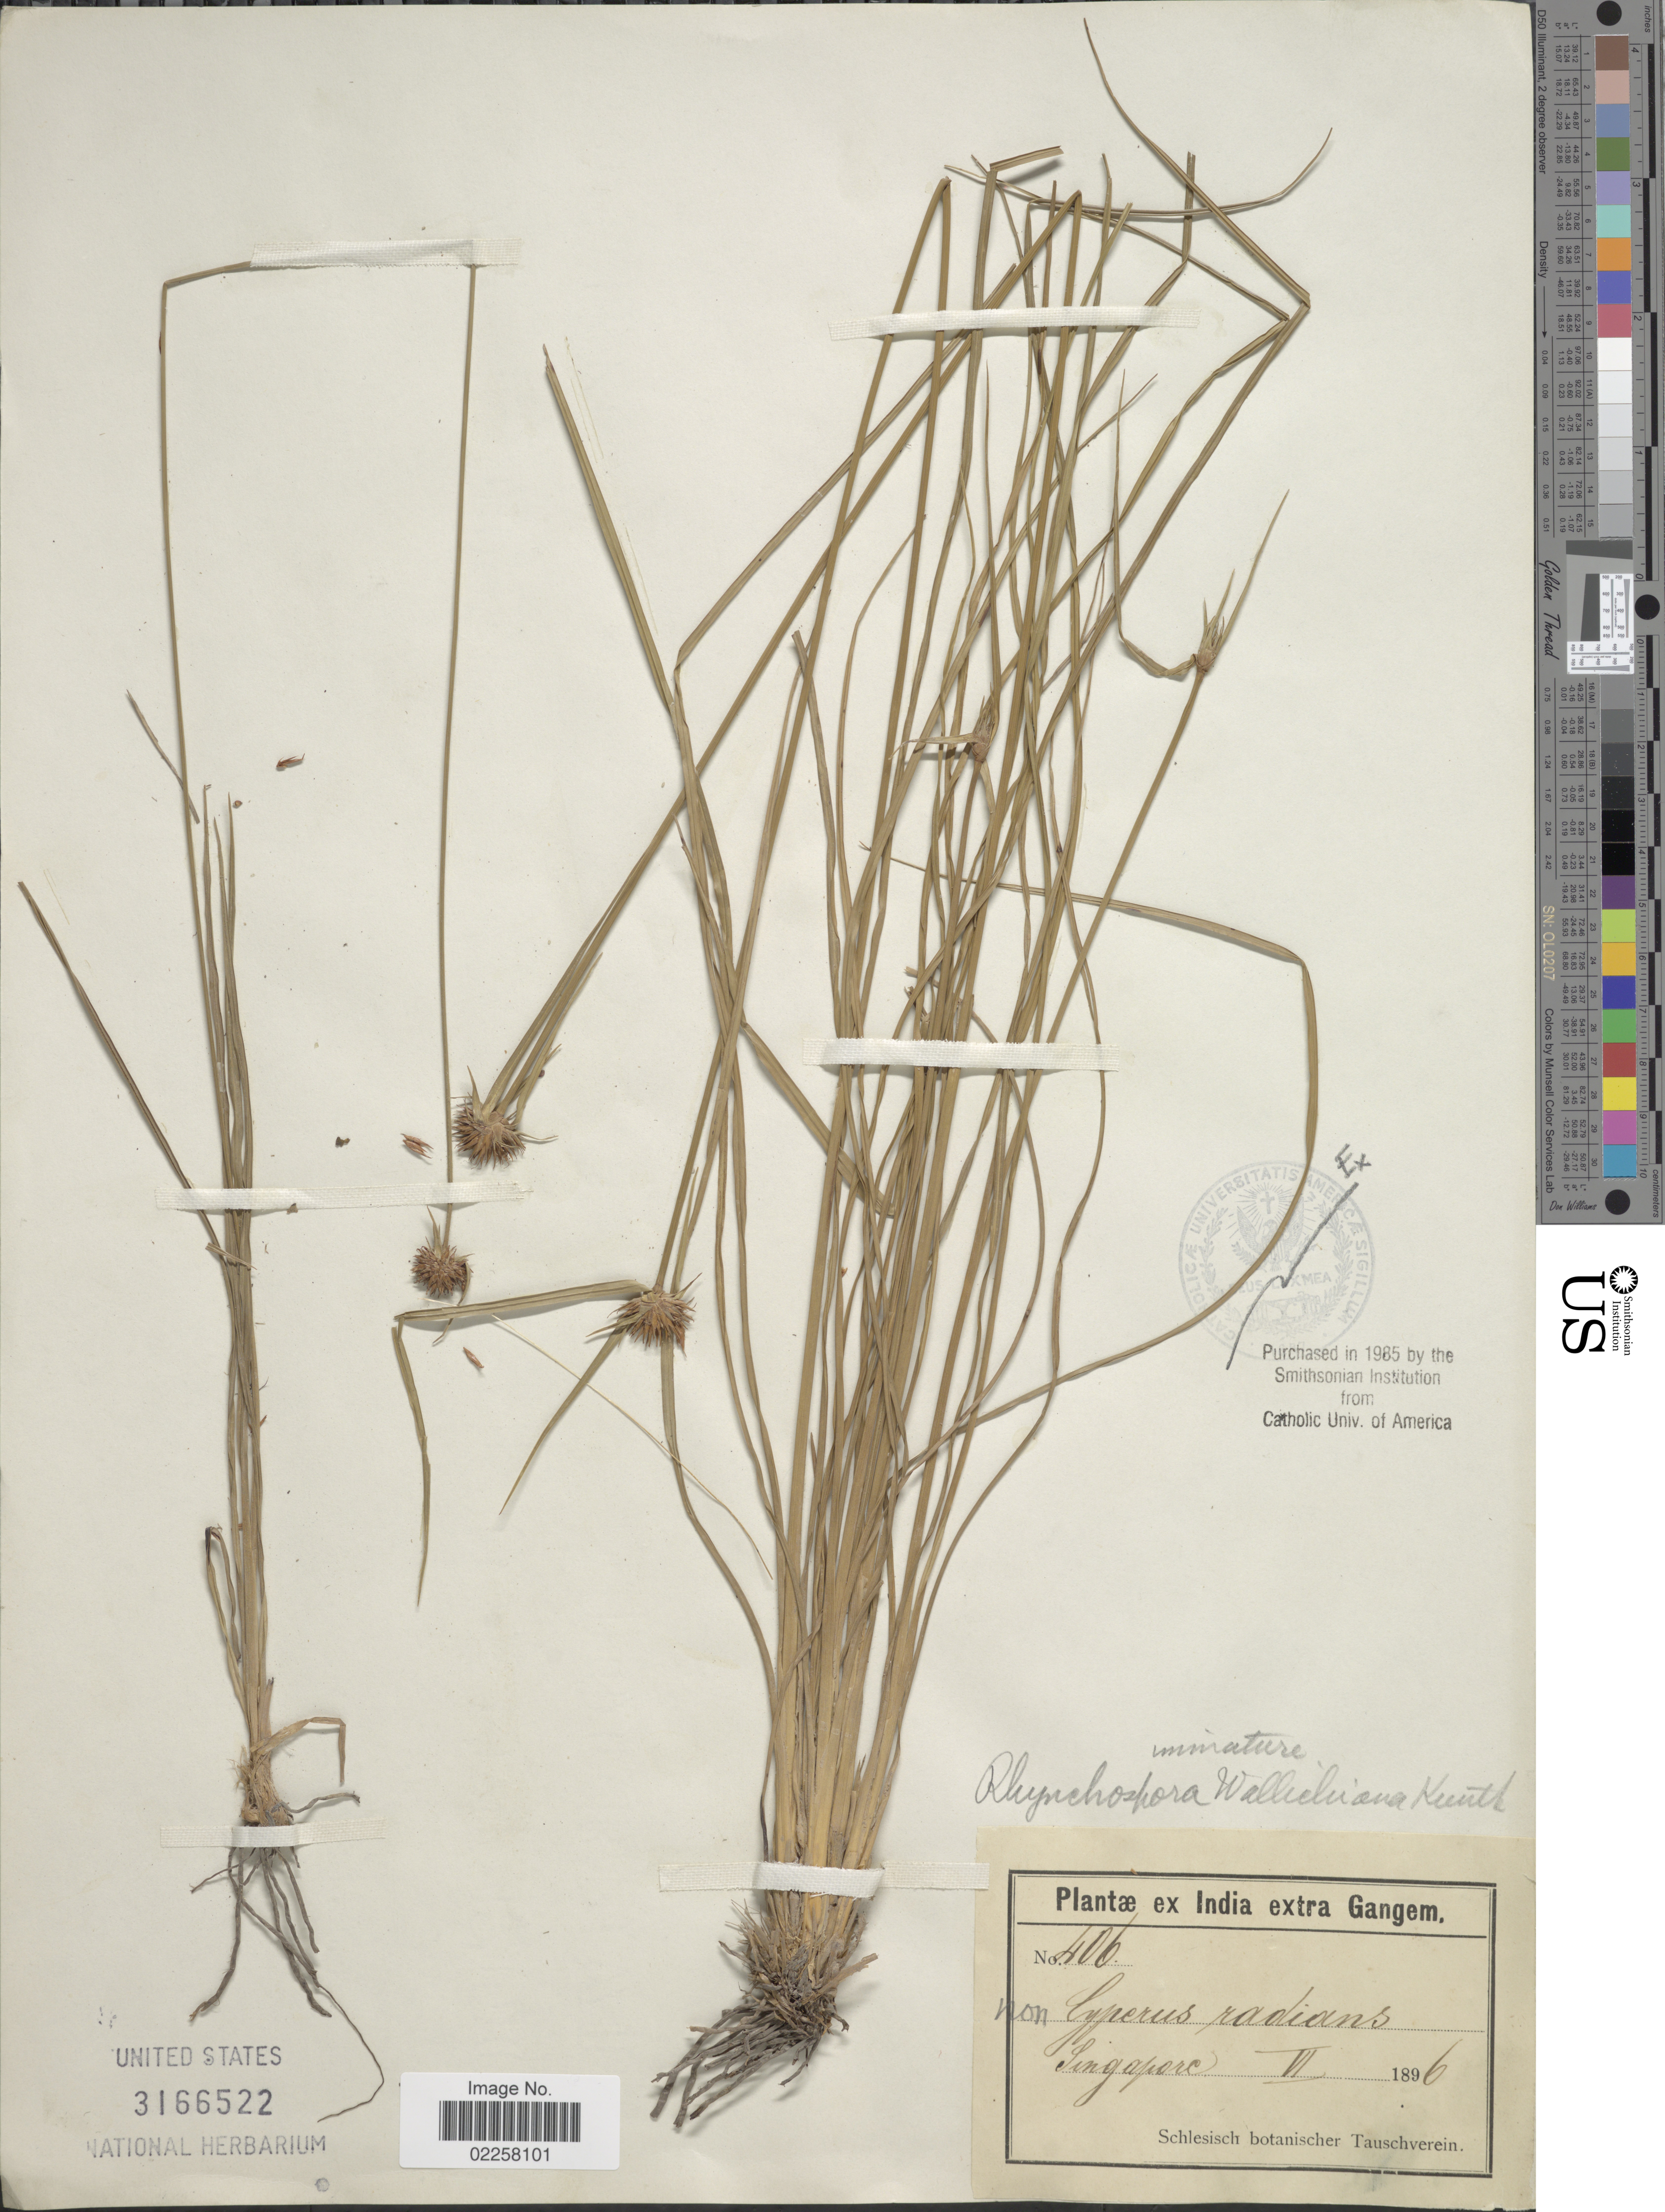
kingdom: Plantae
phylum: Tracheophyta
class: Liliopsida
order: Poales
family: Cyperaceae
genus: Rhynchospora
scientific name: Rhynchospora rubra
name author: (Lour.) Makino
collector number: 406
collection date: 1896-06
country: Singapore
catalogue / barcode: US 3166522